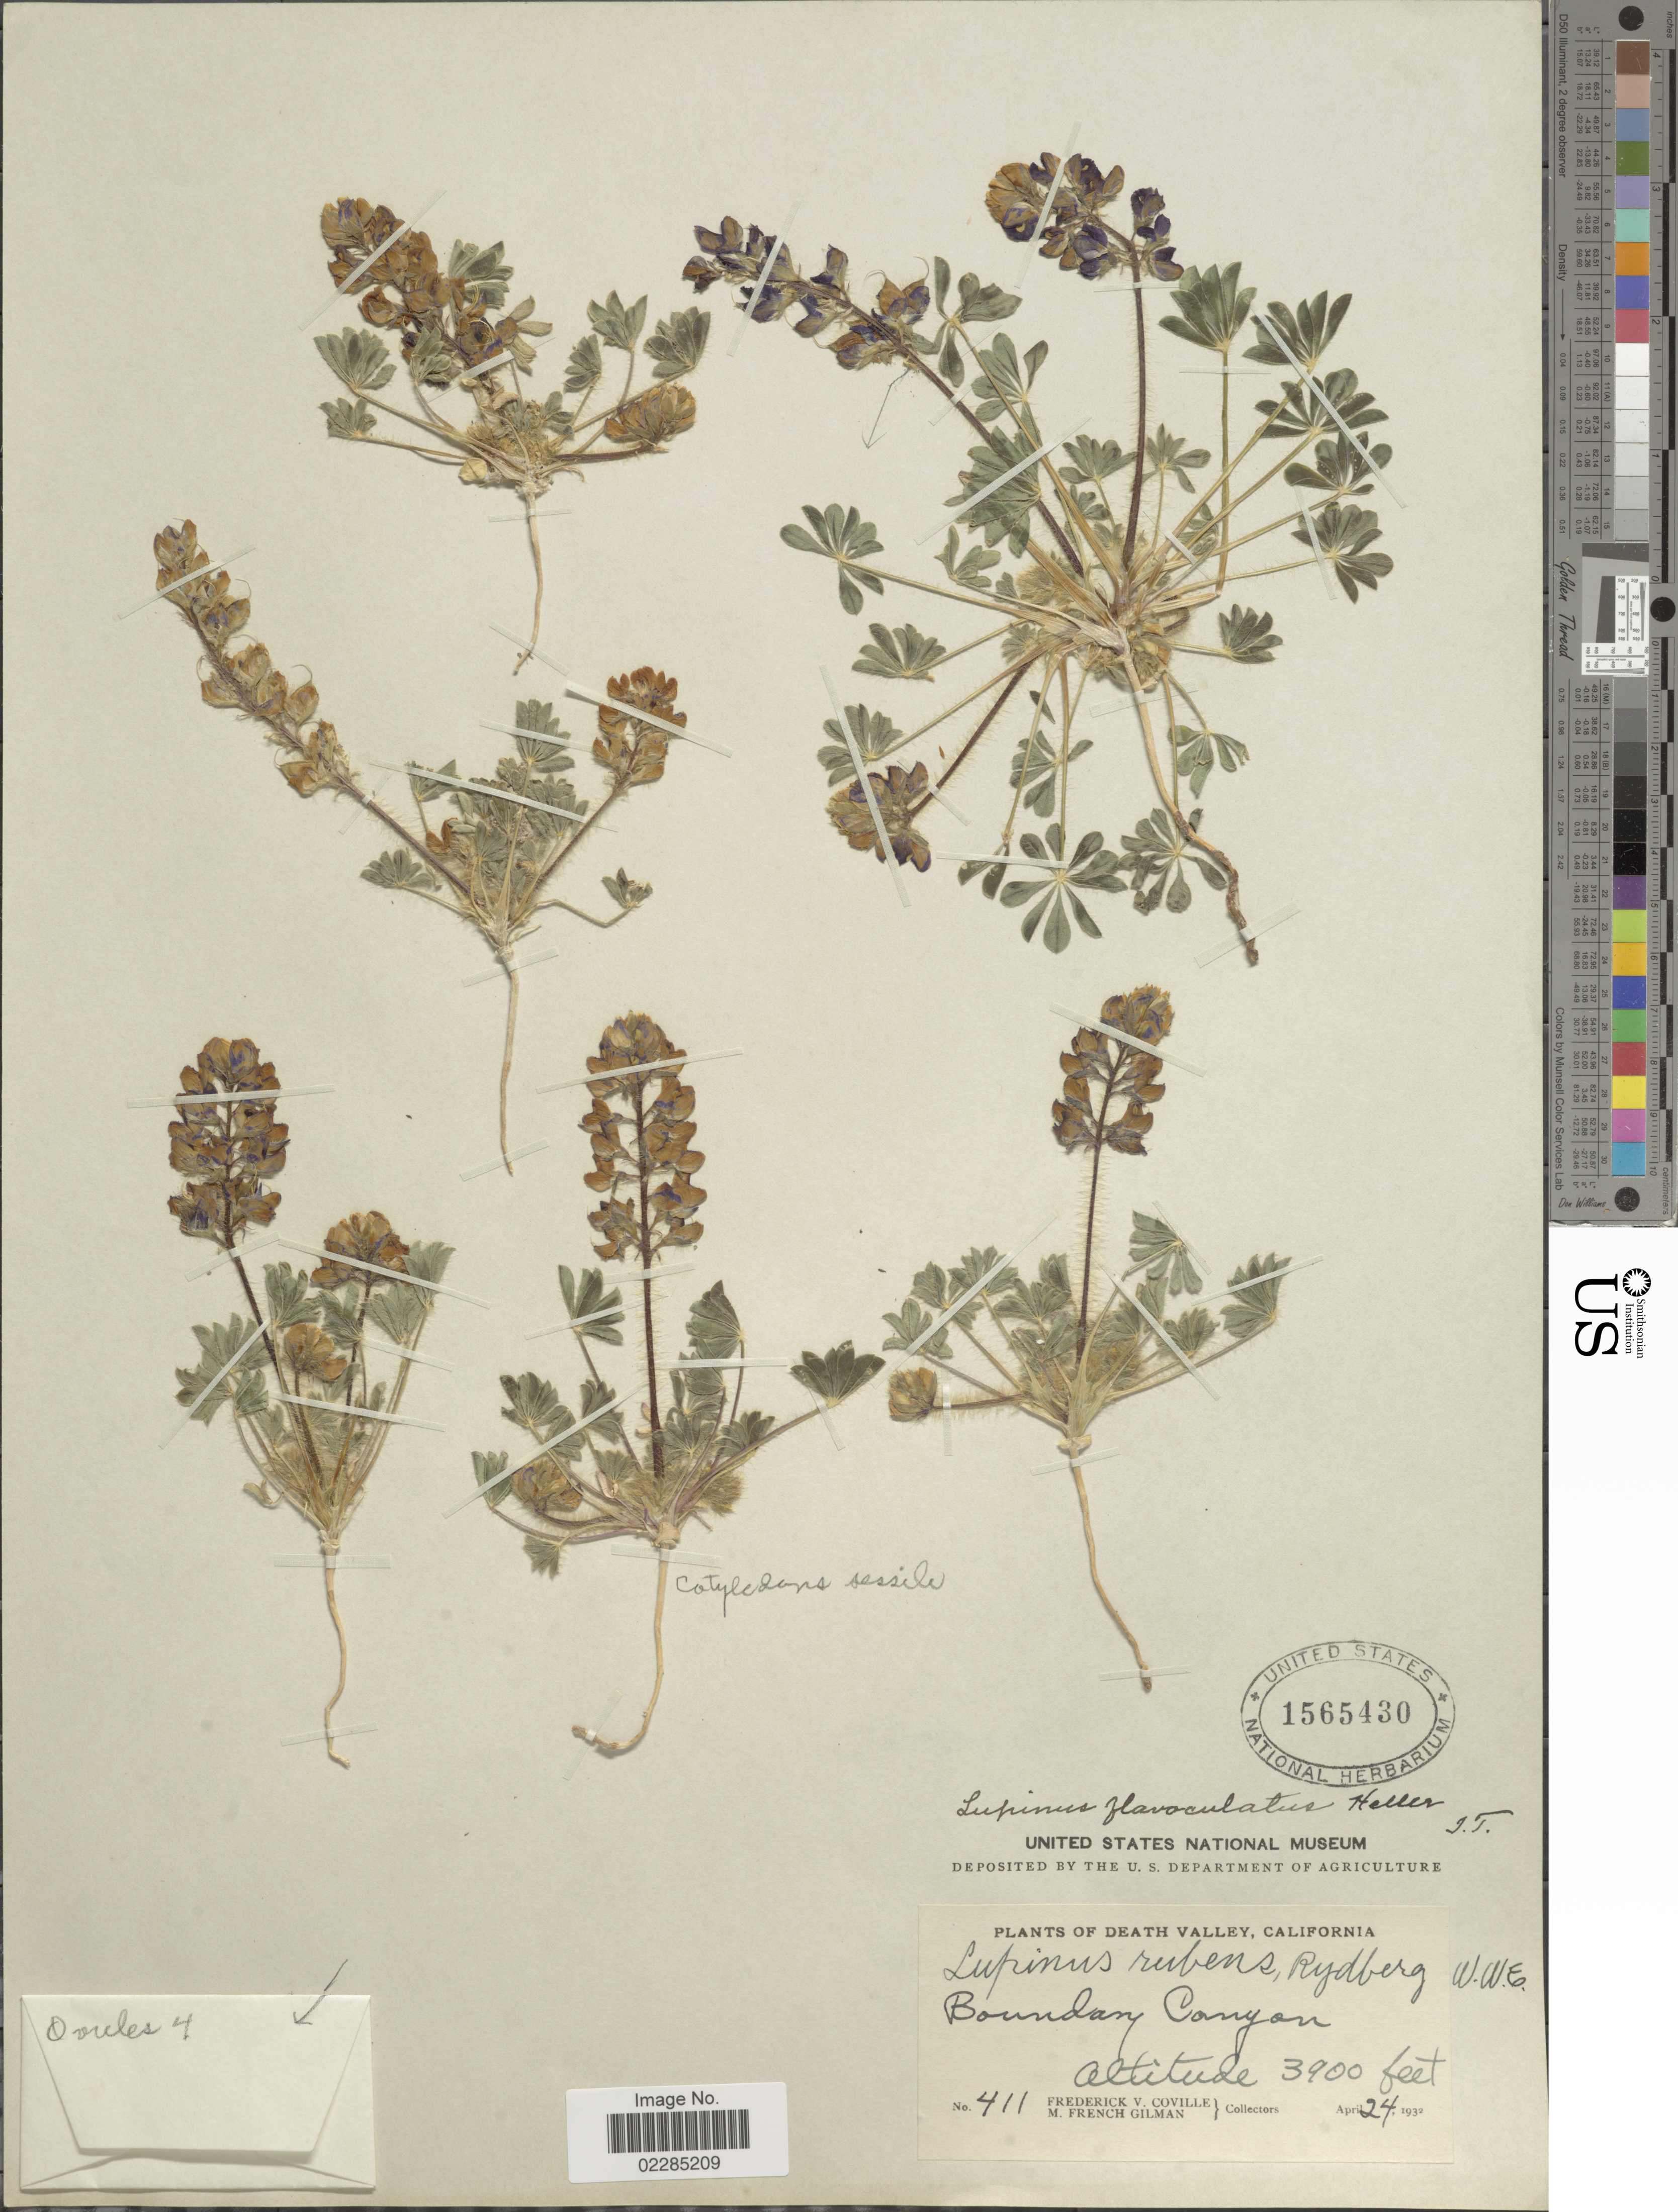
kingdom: Plantae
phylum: Tracheophyta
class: Magnoliopsida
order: Fabales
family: Fabaceae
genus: Lupinus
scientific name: Lupinus flavoculatus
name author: A. Heller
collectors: F. V. Coville & M. F. Gilman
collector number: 411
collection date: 1932-04-24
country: United States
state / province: California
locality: Death Valley,Boundary Canyon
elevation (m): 1189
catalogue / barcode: US 1565430